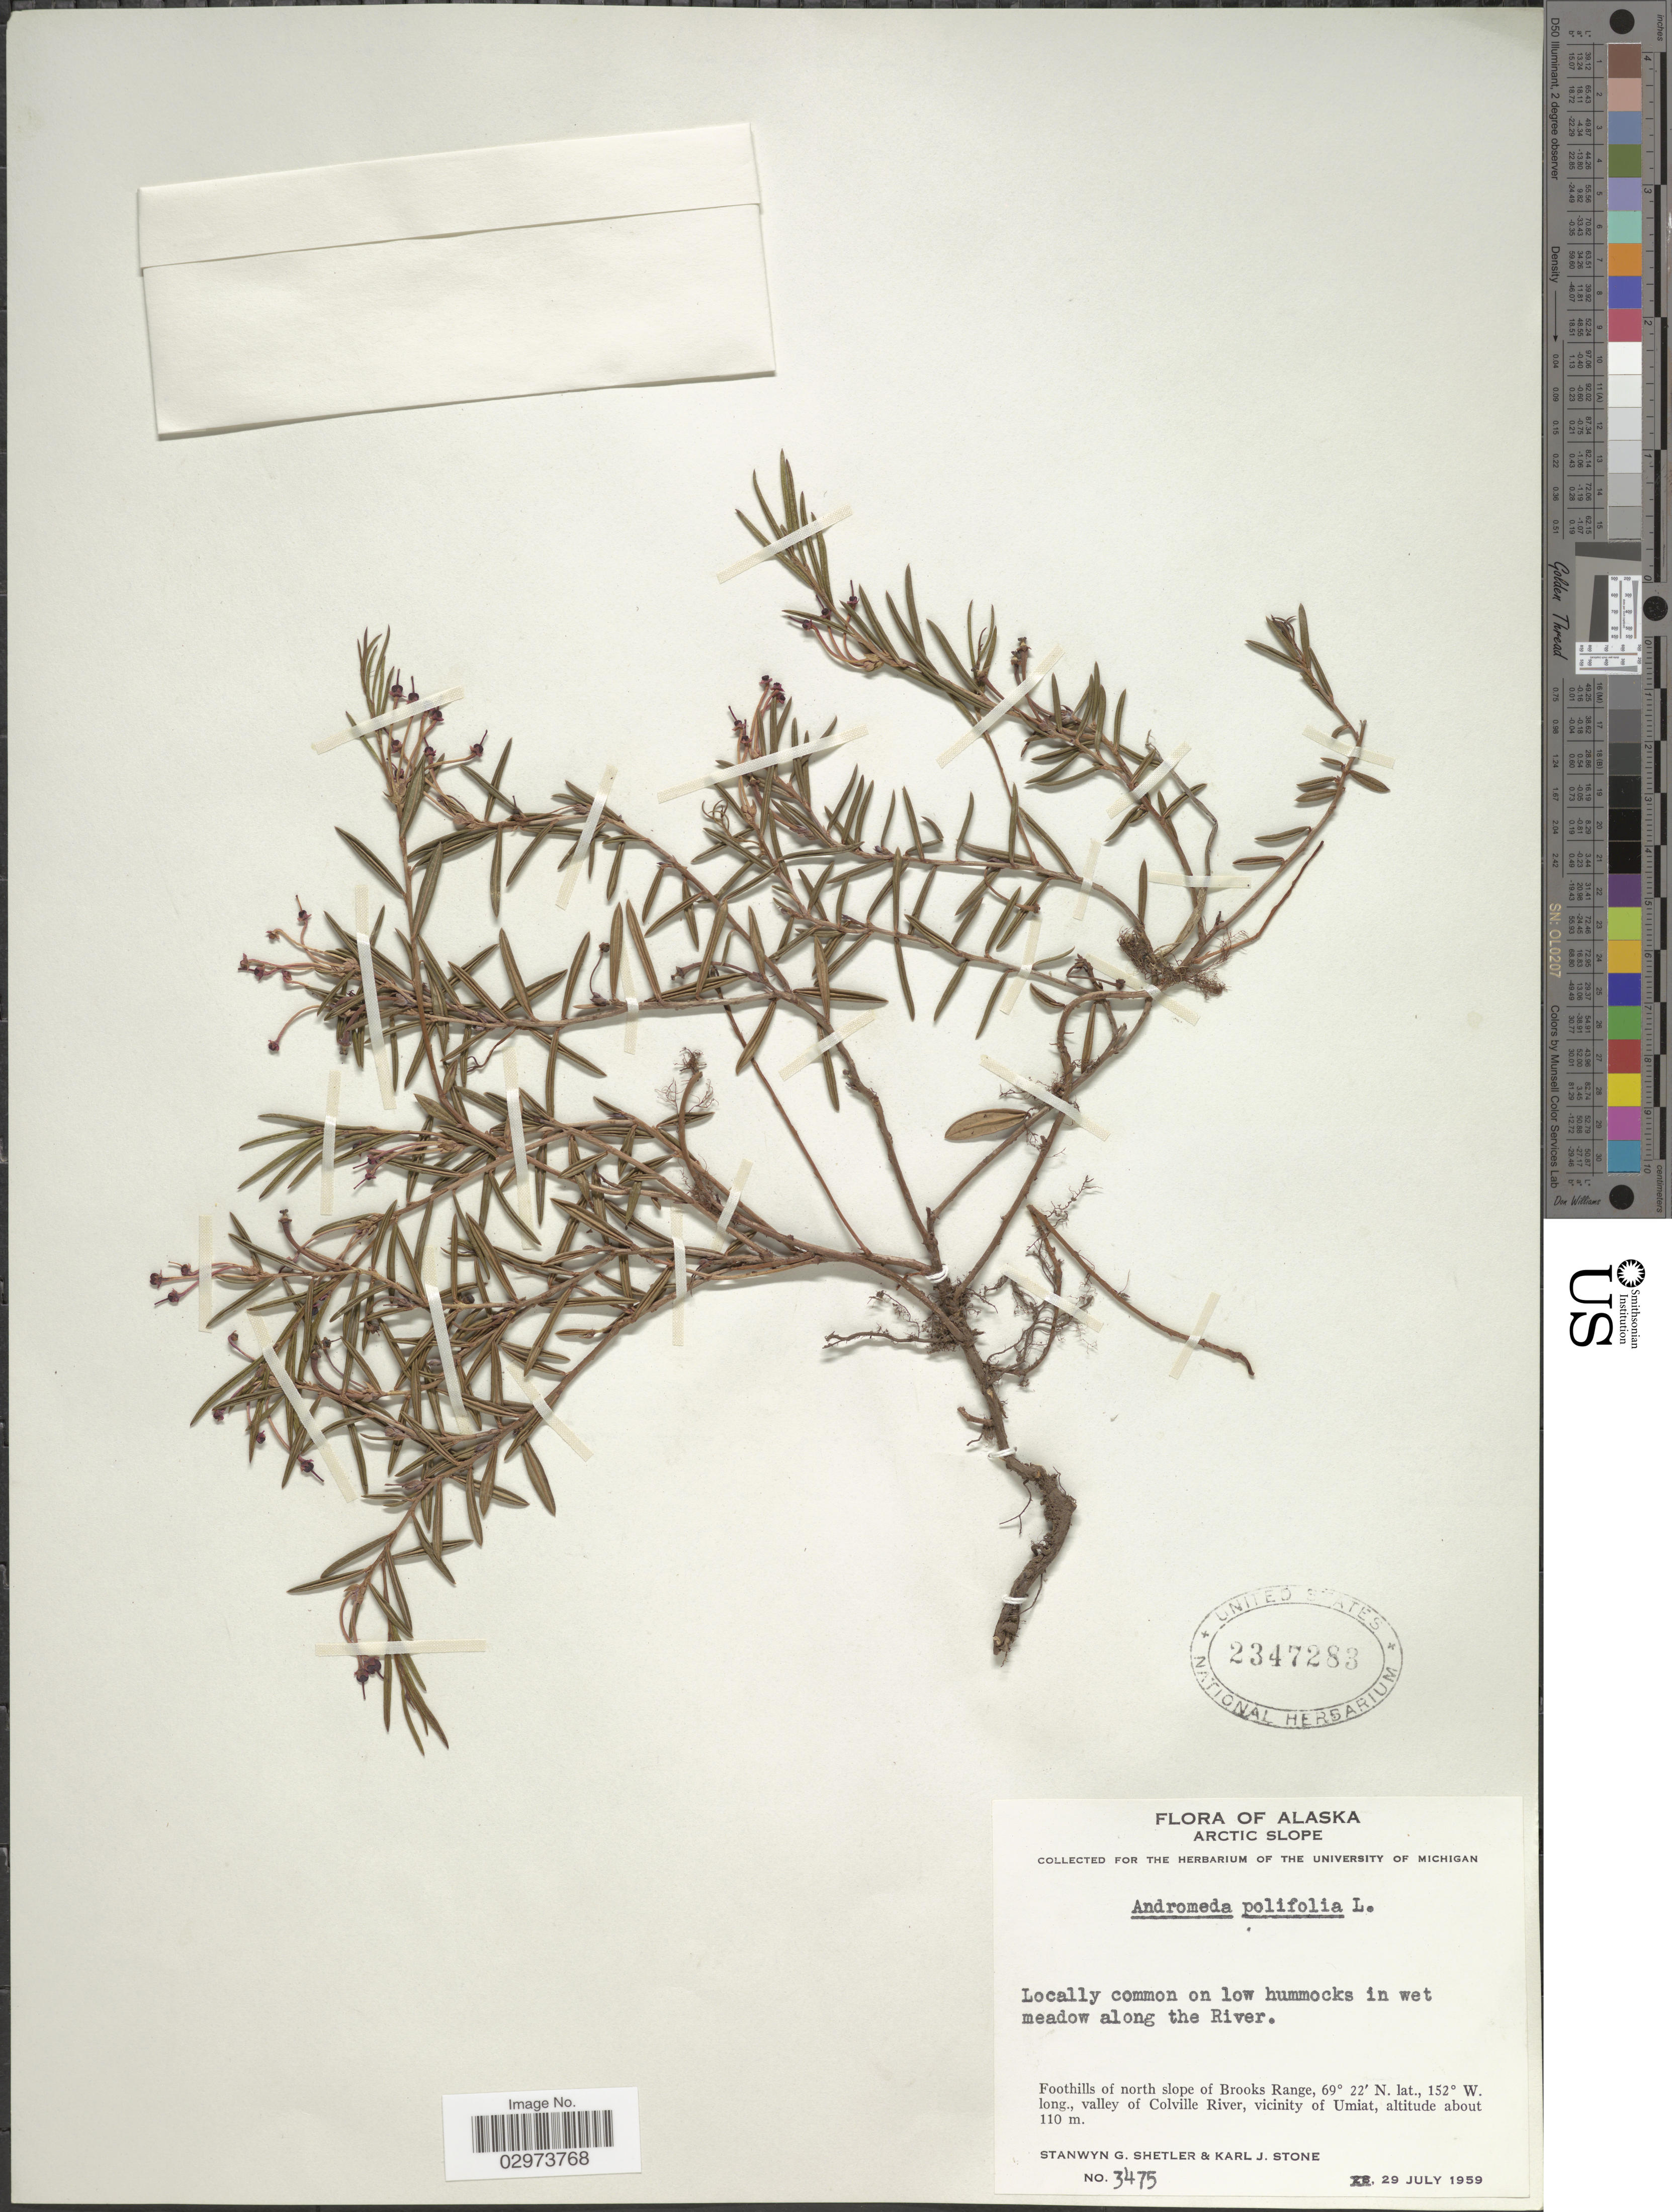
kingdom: Plantae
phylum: Tracheophyta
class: Magnoliopsida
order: Ericales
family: Ericaceae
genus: Andromeda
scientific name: Andromeda polifolia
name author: L.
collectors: S. Shetler & K. J. Stone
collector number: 3475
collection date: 1959-07-29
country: United States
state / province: Alaska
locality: Arctic Slope. In wet meadow along the River. Foothills of north slope of Brooks Range, valley of Colville River, vicinity of Umiat.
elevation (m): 110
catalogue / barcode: US 2347283